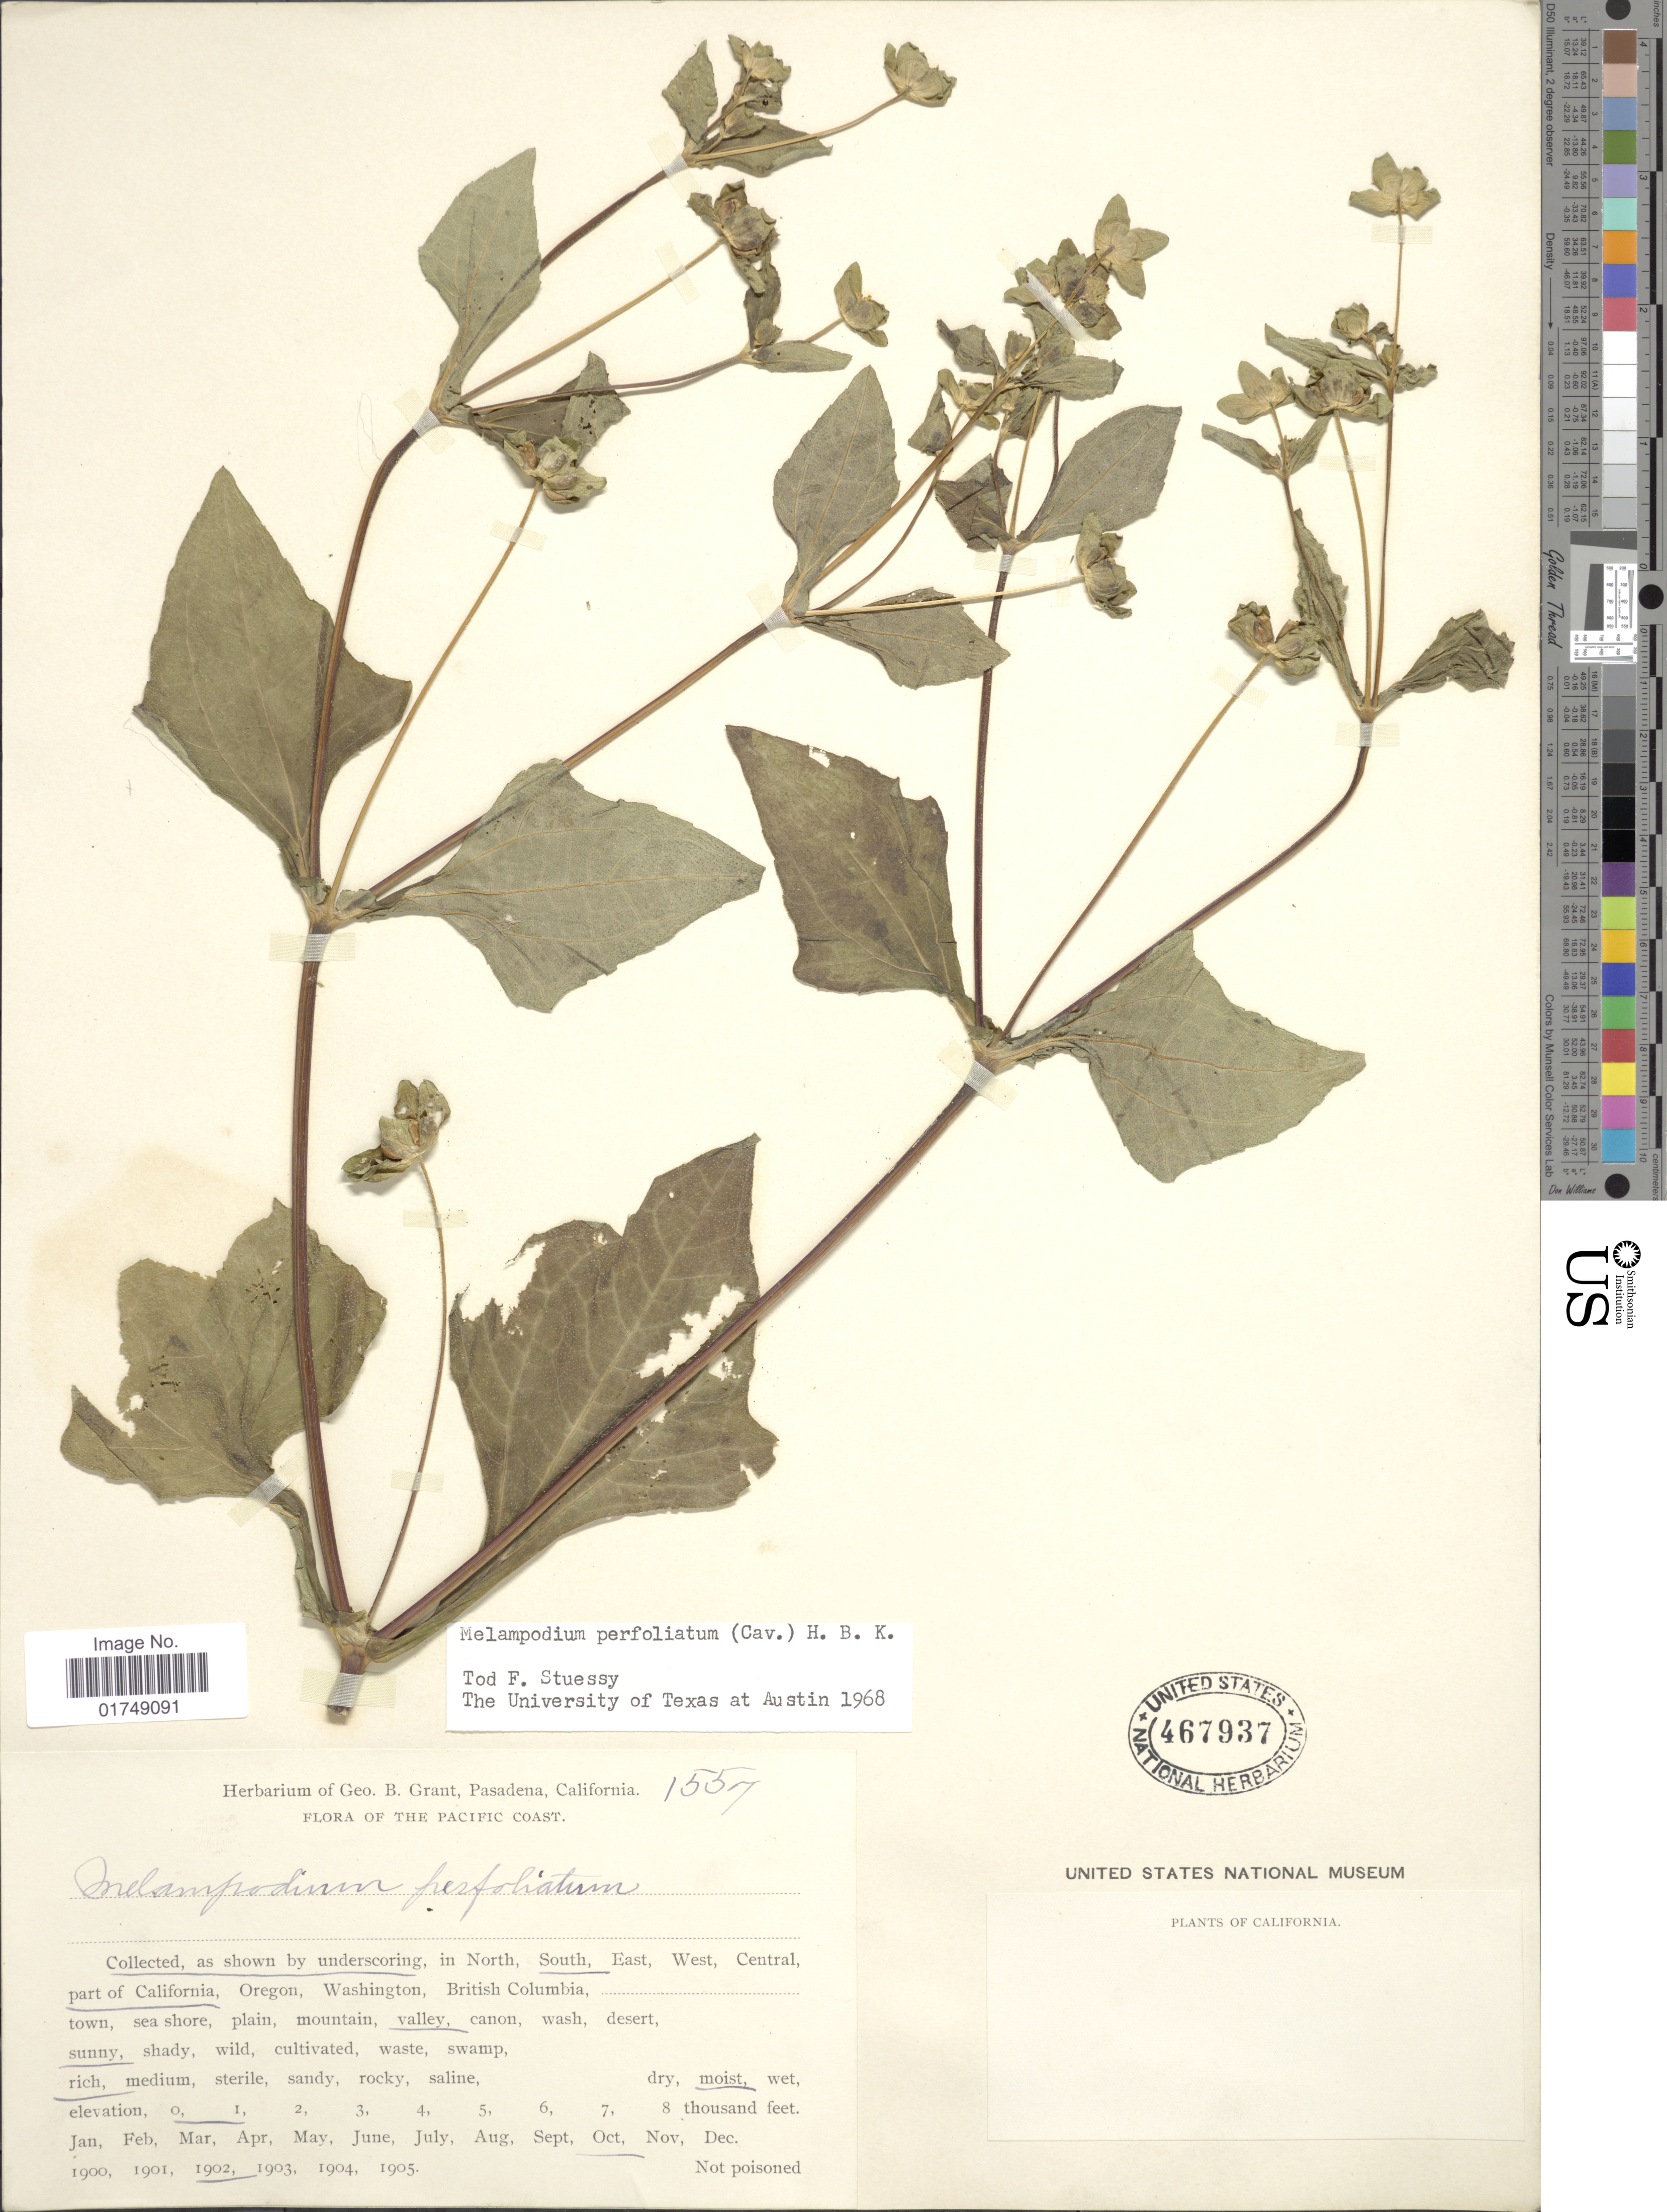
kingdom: Plantae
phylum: Tracheophyta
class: Magnoliopsida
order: Asterales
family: Asteraceae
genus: Melampodium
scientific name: Melampodium perfoliatum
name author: (Cav.) Kunth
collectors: ex herb. Geo. B. Grant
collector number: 1557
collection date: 1902-10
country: Mexico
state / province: Baja California Norte / Baja California Sur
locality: South part of California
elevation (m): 305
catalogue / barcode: US 467937